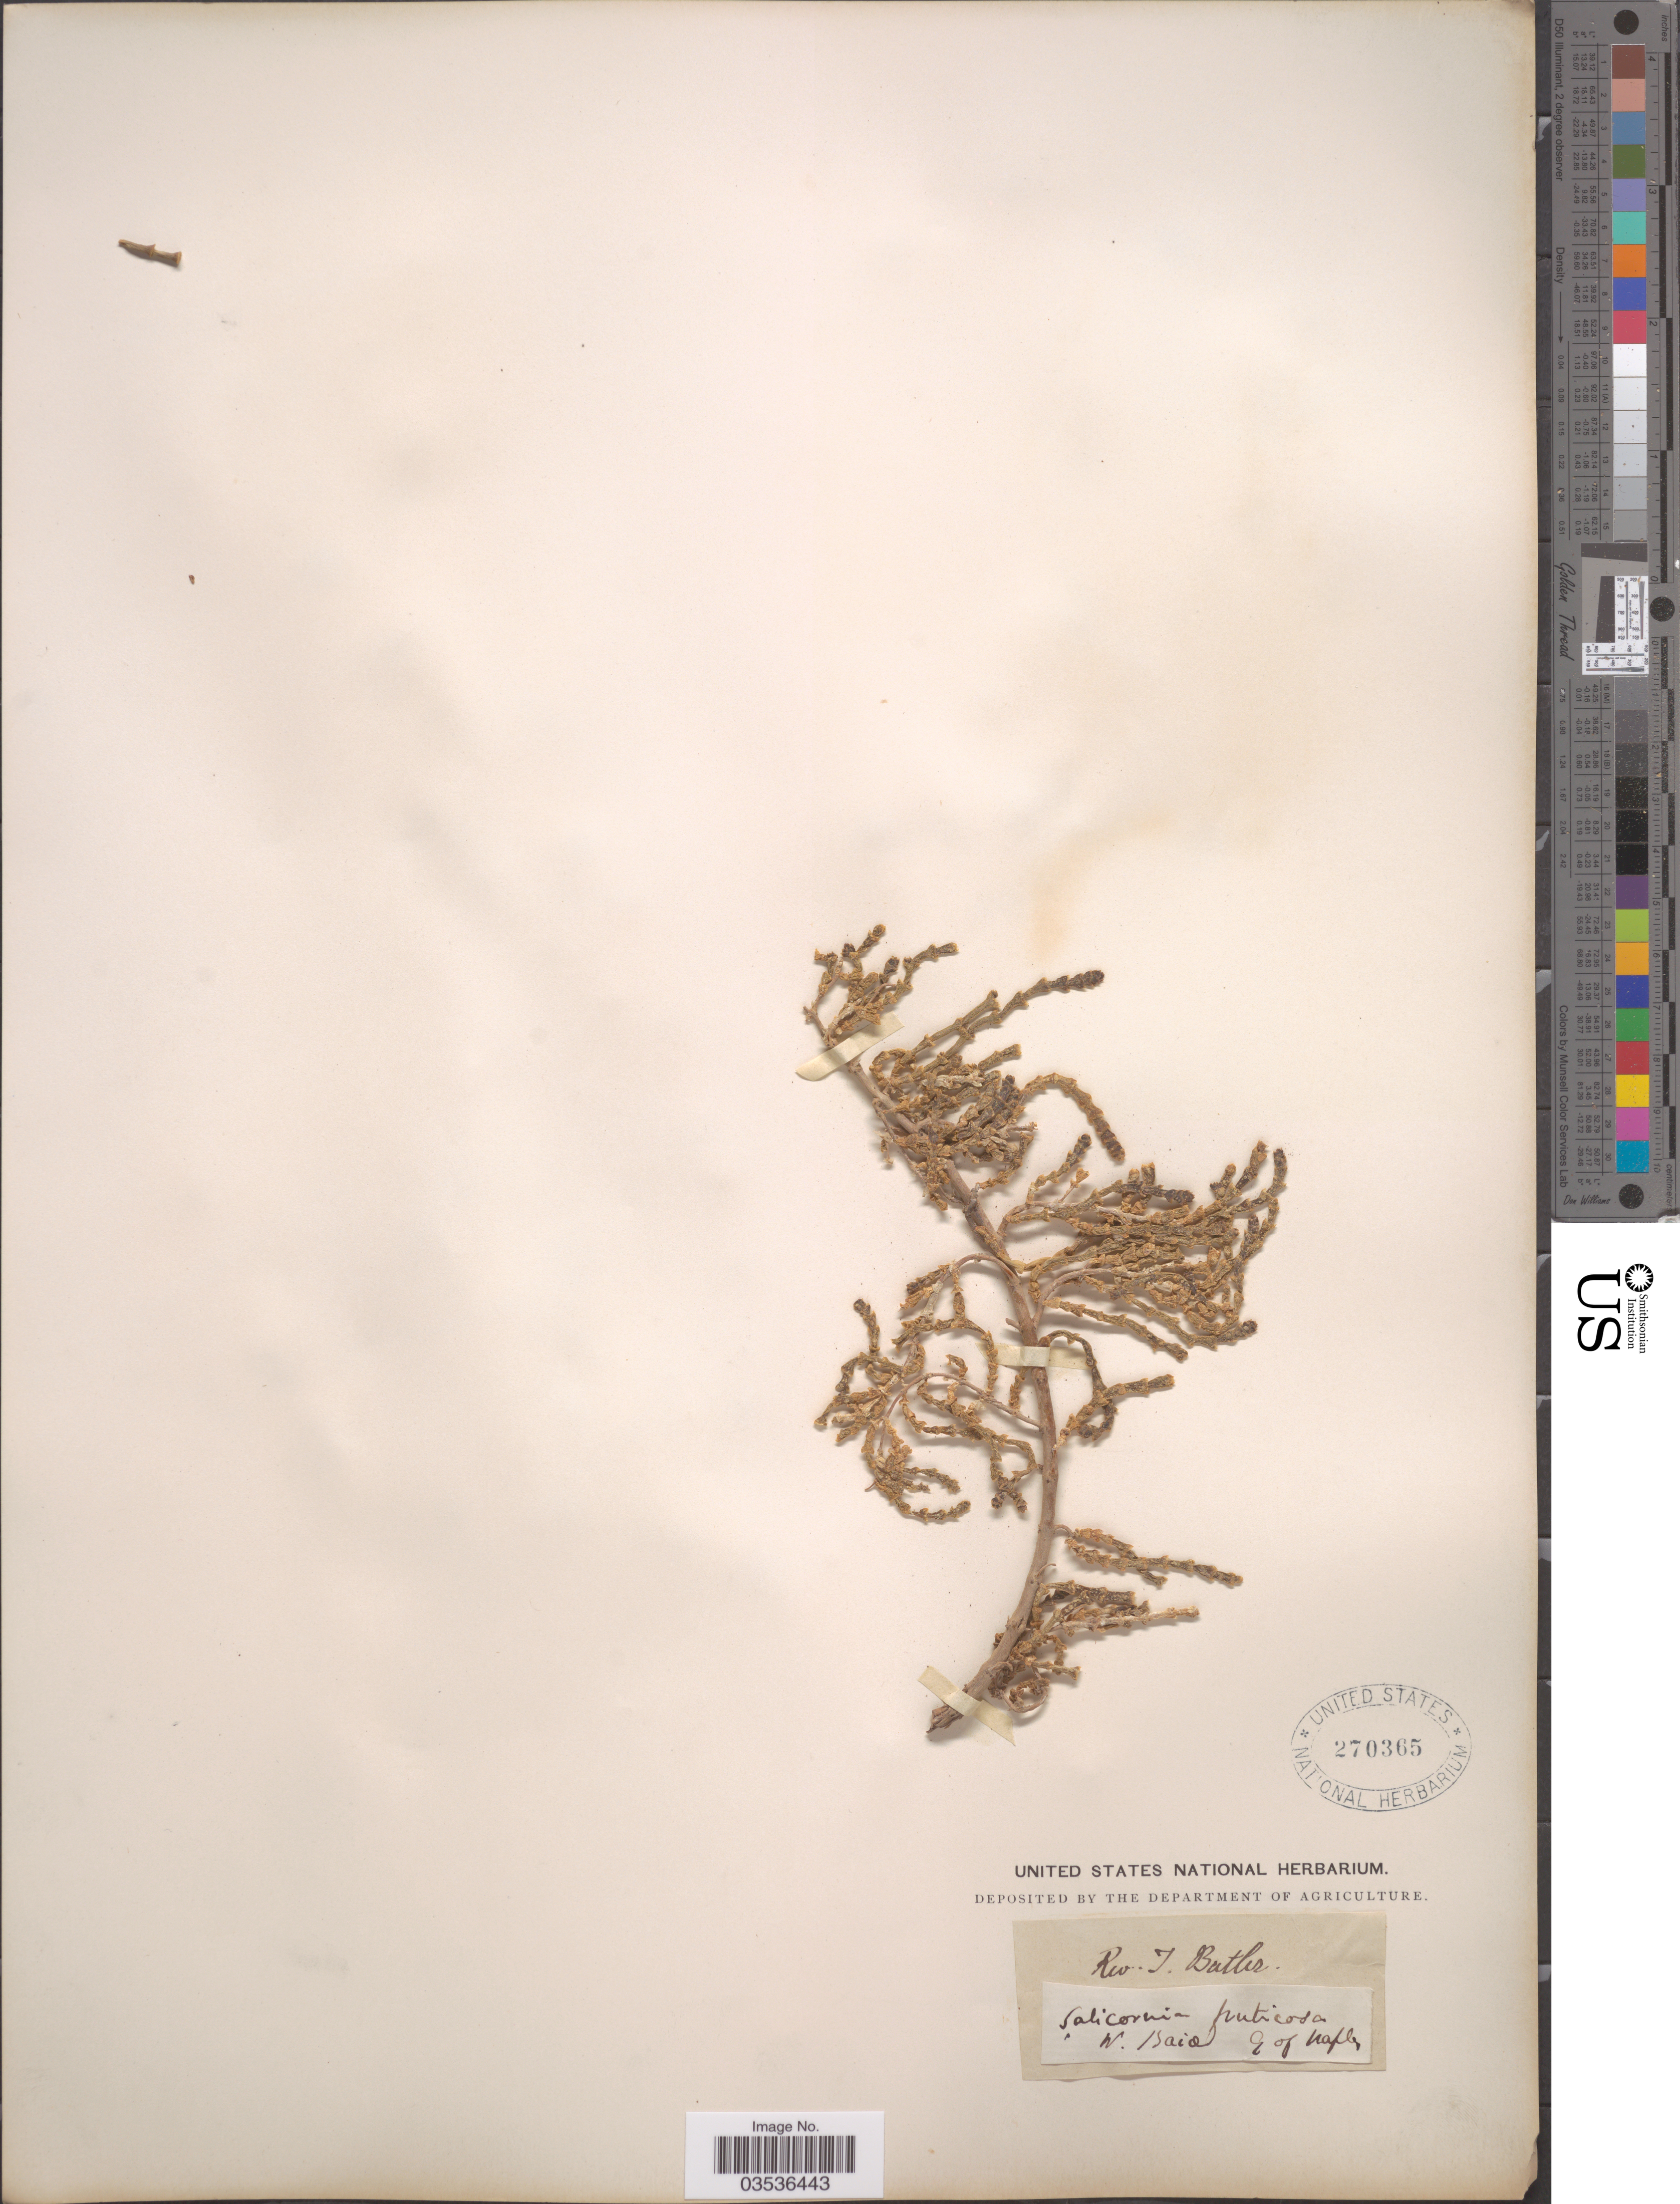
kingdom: Plantae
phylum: Tracheophyta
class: Magnoliopsida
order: Caryophyllales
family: Amaranthaceae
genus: Salicornia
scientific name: Salicornia fruticosa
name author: (L.) L.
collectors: I. Butler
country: Italy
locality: W. Baiae G [interpreted] of Naples.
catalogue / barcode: US 270365